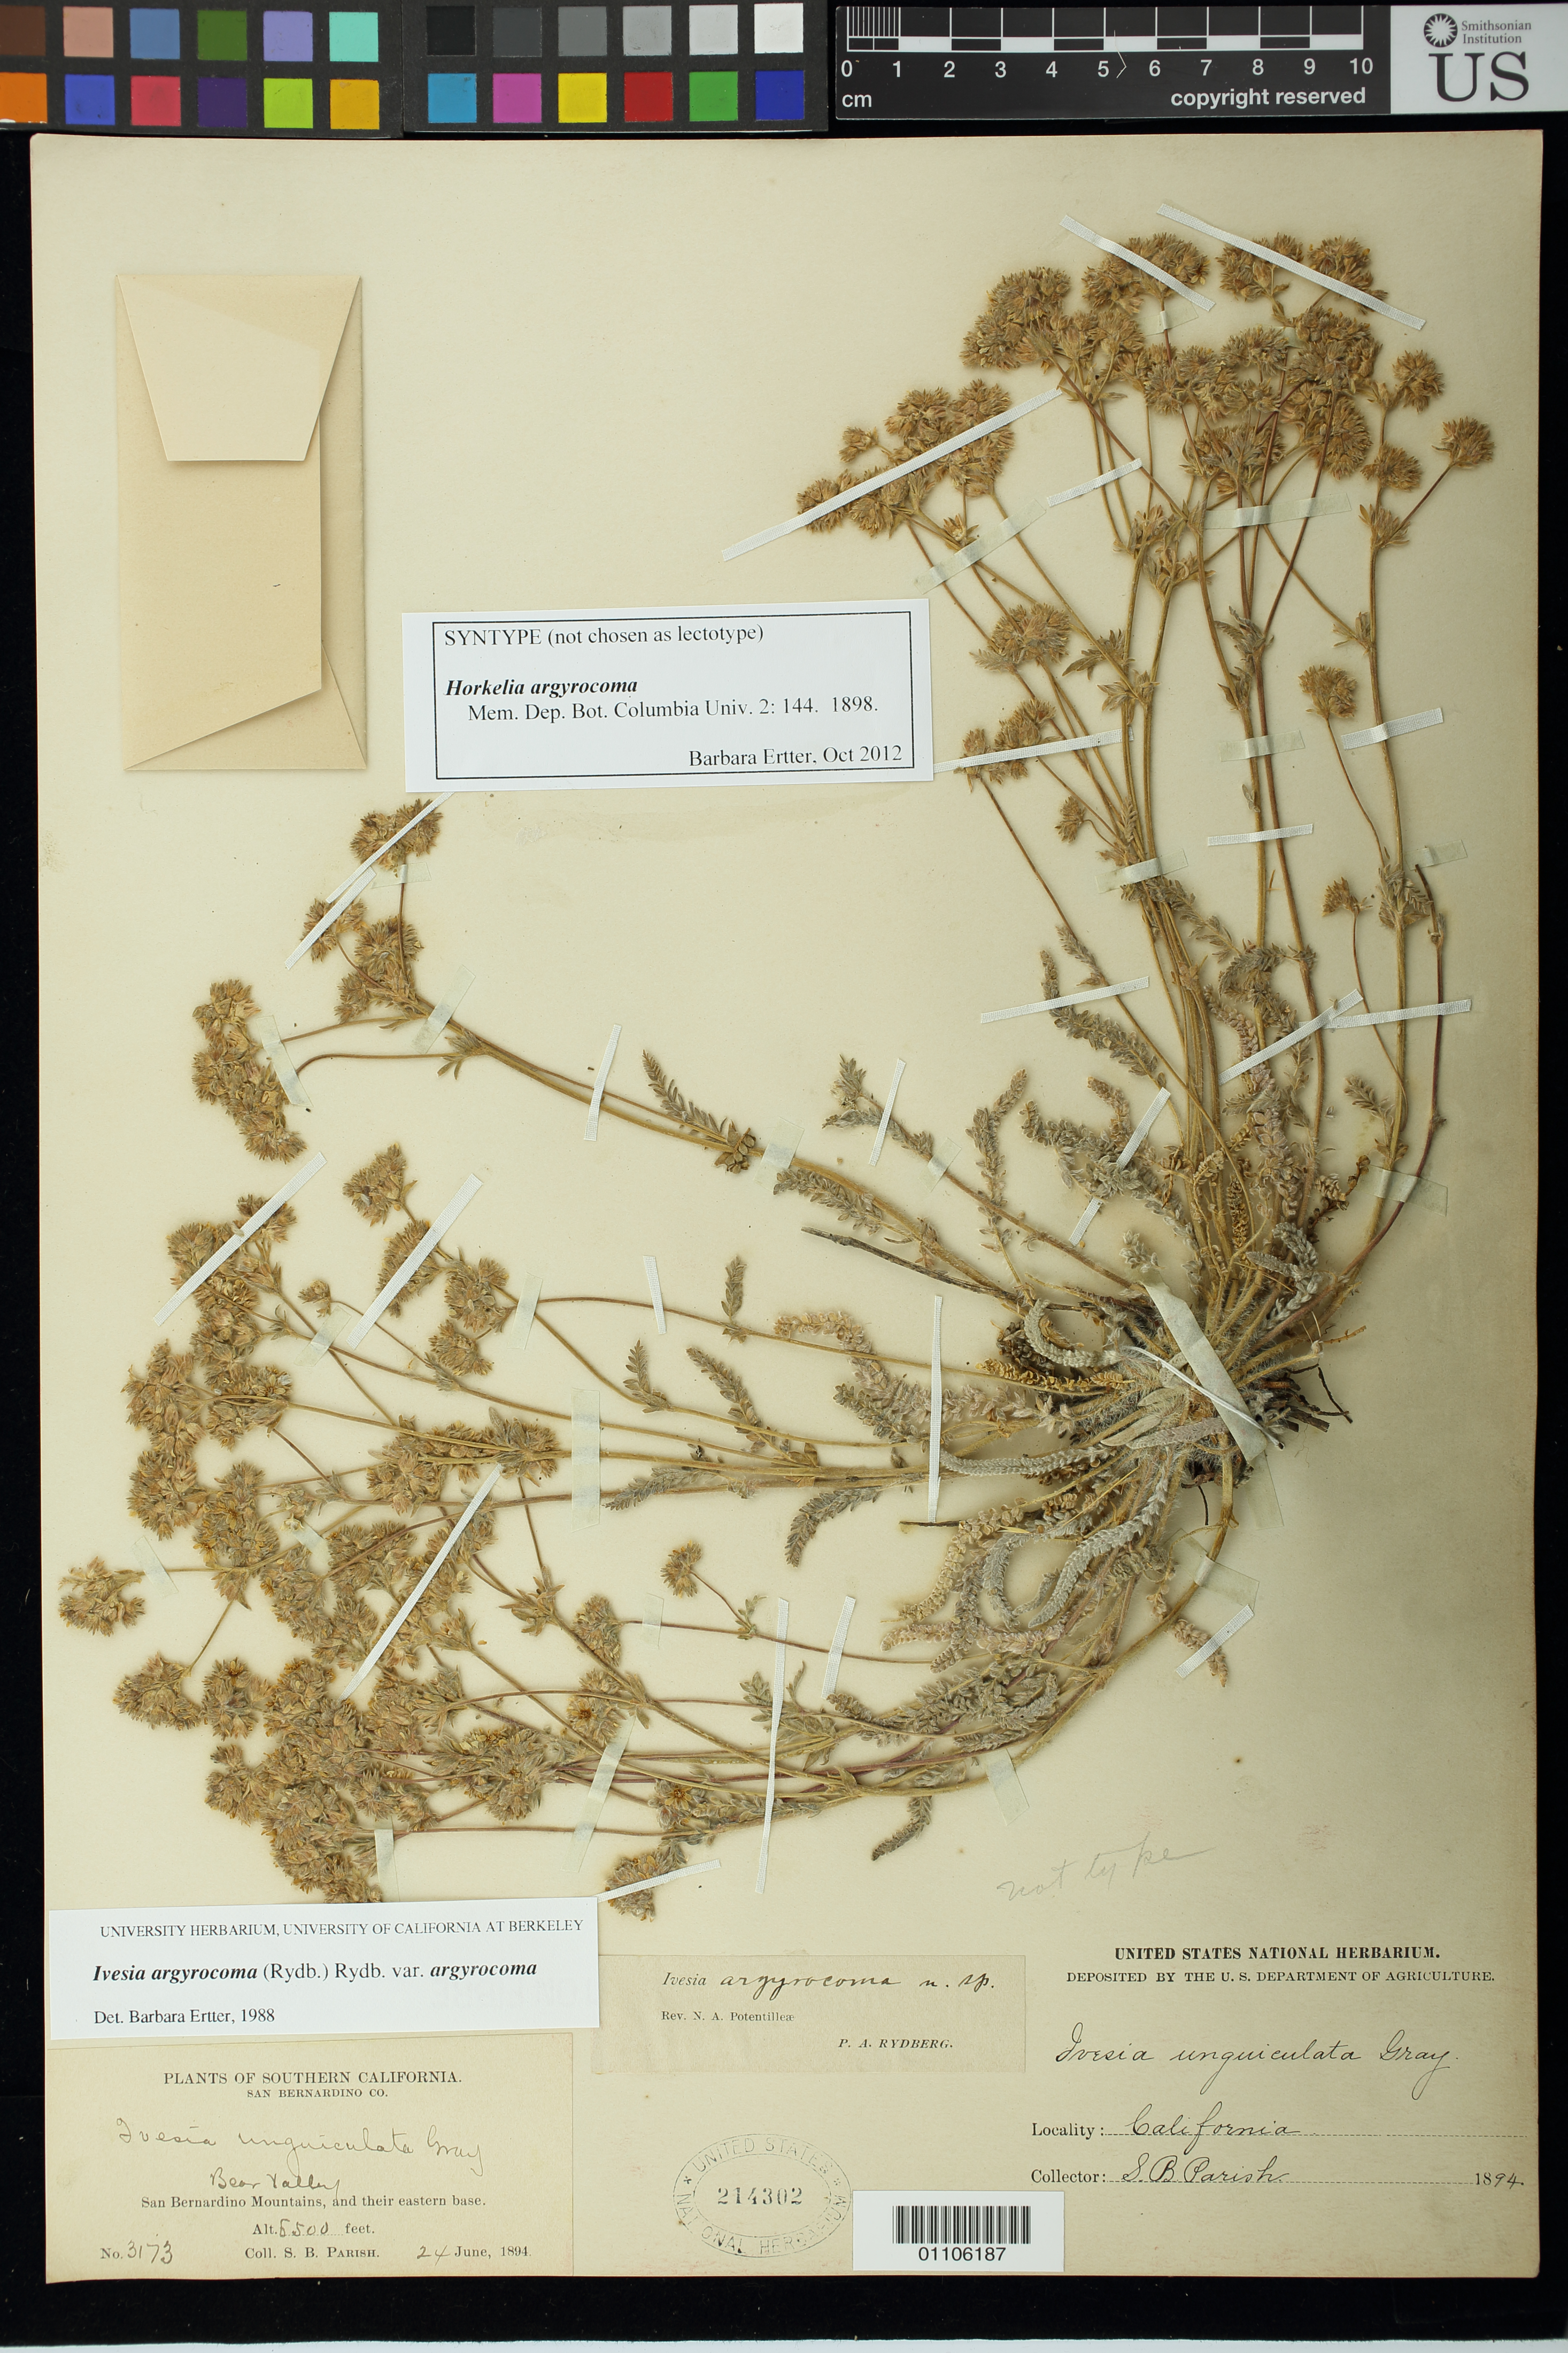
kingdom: Plantae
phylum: Tracheophyta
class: Magnoliopsida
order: Rosales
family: Rosaceae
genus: Horkelia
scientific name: Horkelia argyrocoma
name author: Rydb.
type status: Syntype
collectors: S. B. Parish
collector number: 3173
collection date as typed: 24 Jun 1894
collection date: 1894-06-24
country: United States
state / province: California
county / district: San Bernardino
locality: Southern California, San Bernardino Co. Bear Valley, San Bernardino Mts., and their eastern base.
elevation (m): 1981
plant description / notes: Protologue (mis?) cites collection number as "3137".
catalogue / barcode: US 214302